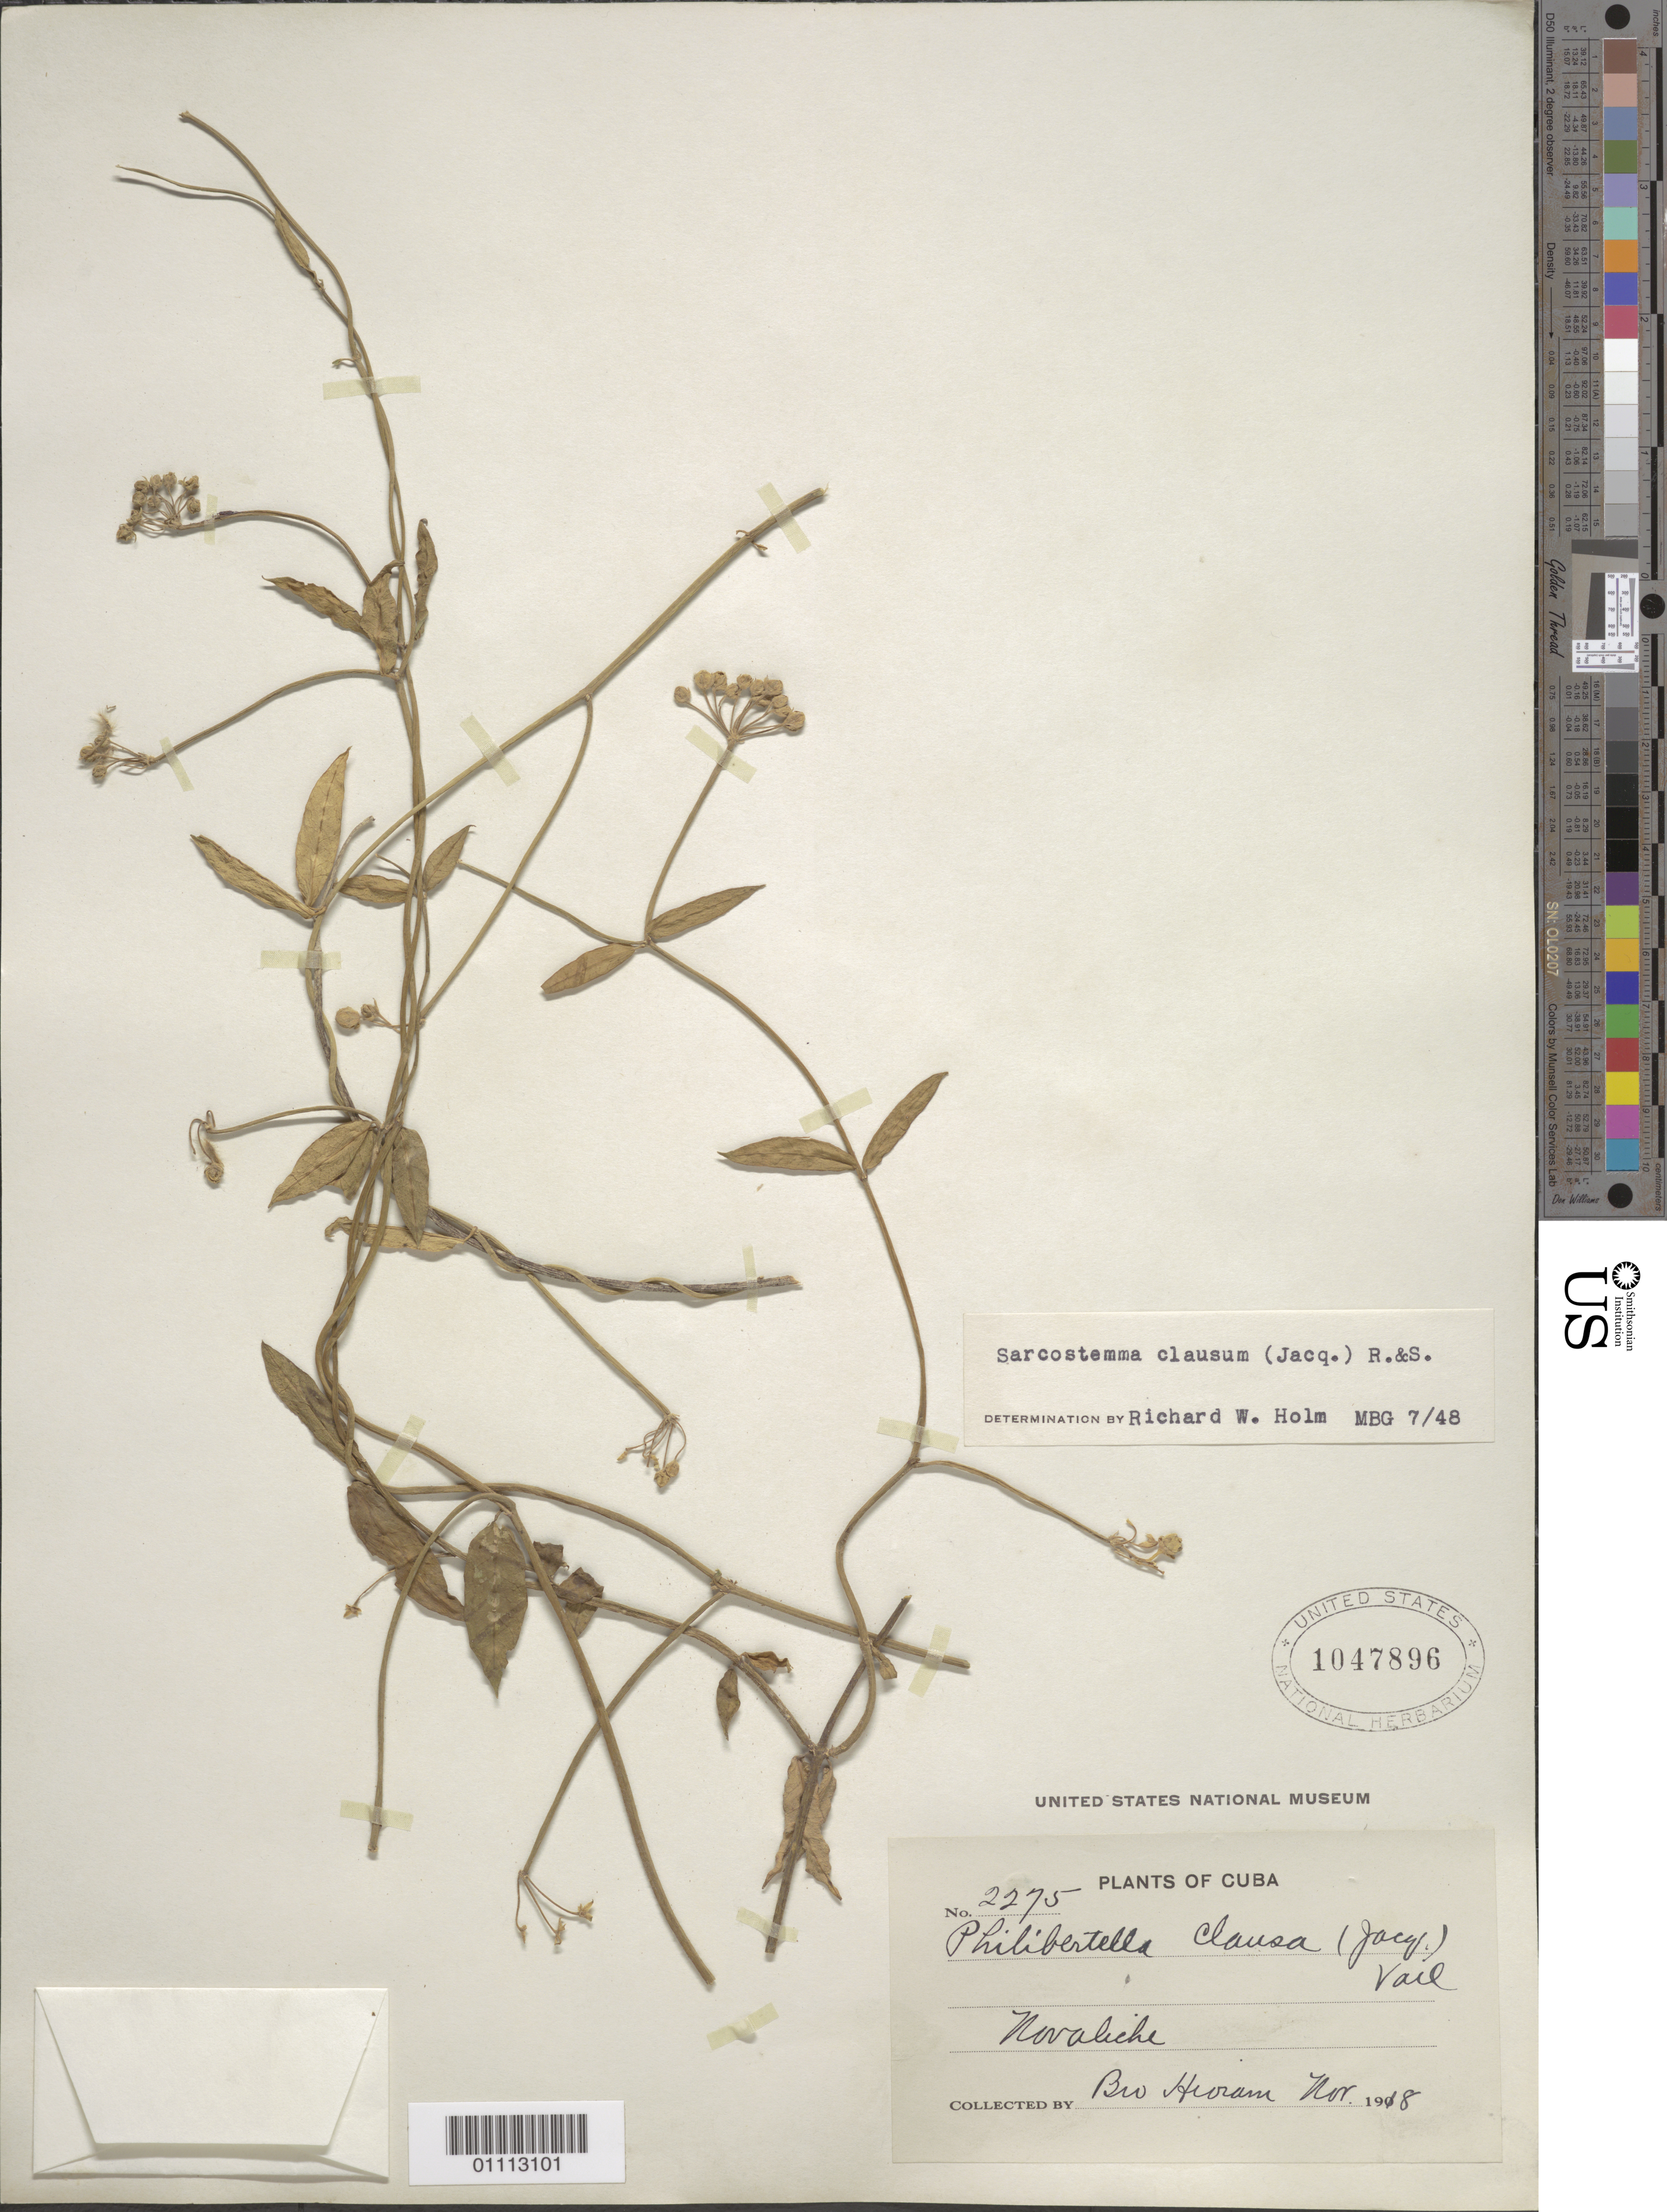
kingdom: Plantae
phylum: Tracheophyta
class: Magnoliopsida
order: Gentianales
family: Apocynaceae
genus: Sarcostemma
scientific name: Sarcostemma clausum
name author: (Jacq.) Schult.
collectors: Bro. Hioram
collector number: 2275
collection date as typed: Nov 1918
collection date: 1918-11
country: Cuba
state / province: Guantánamo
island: Cuba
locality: Novaliche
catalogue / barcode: US 1047896